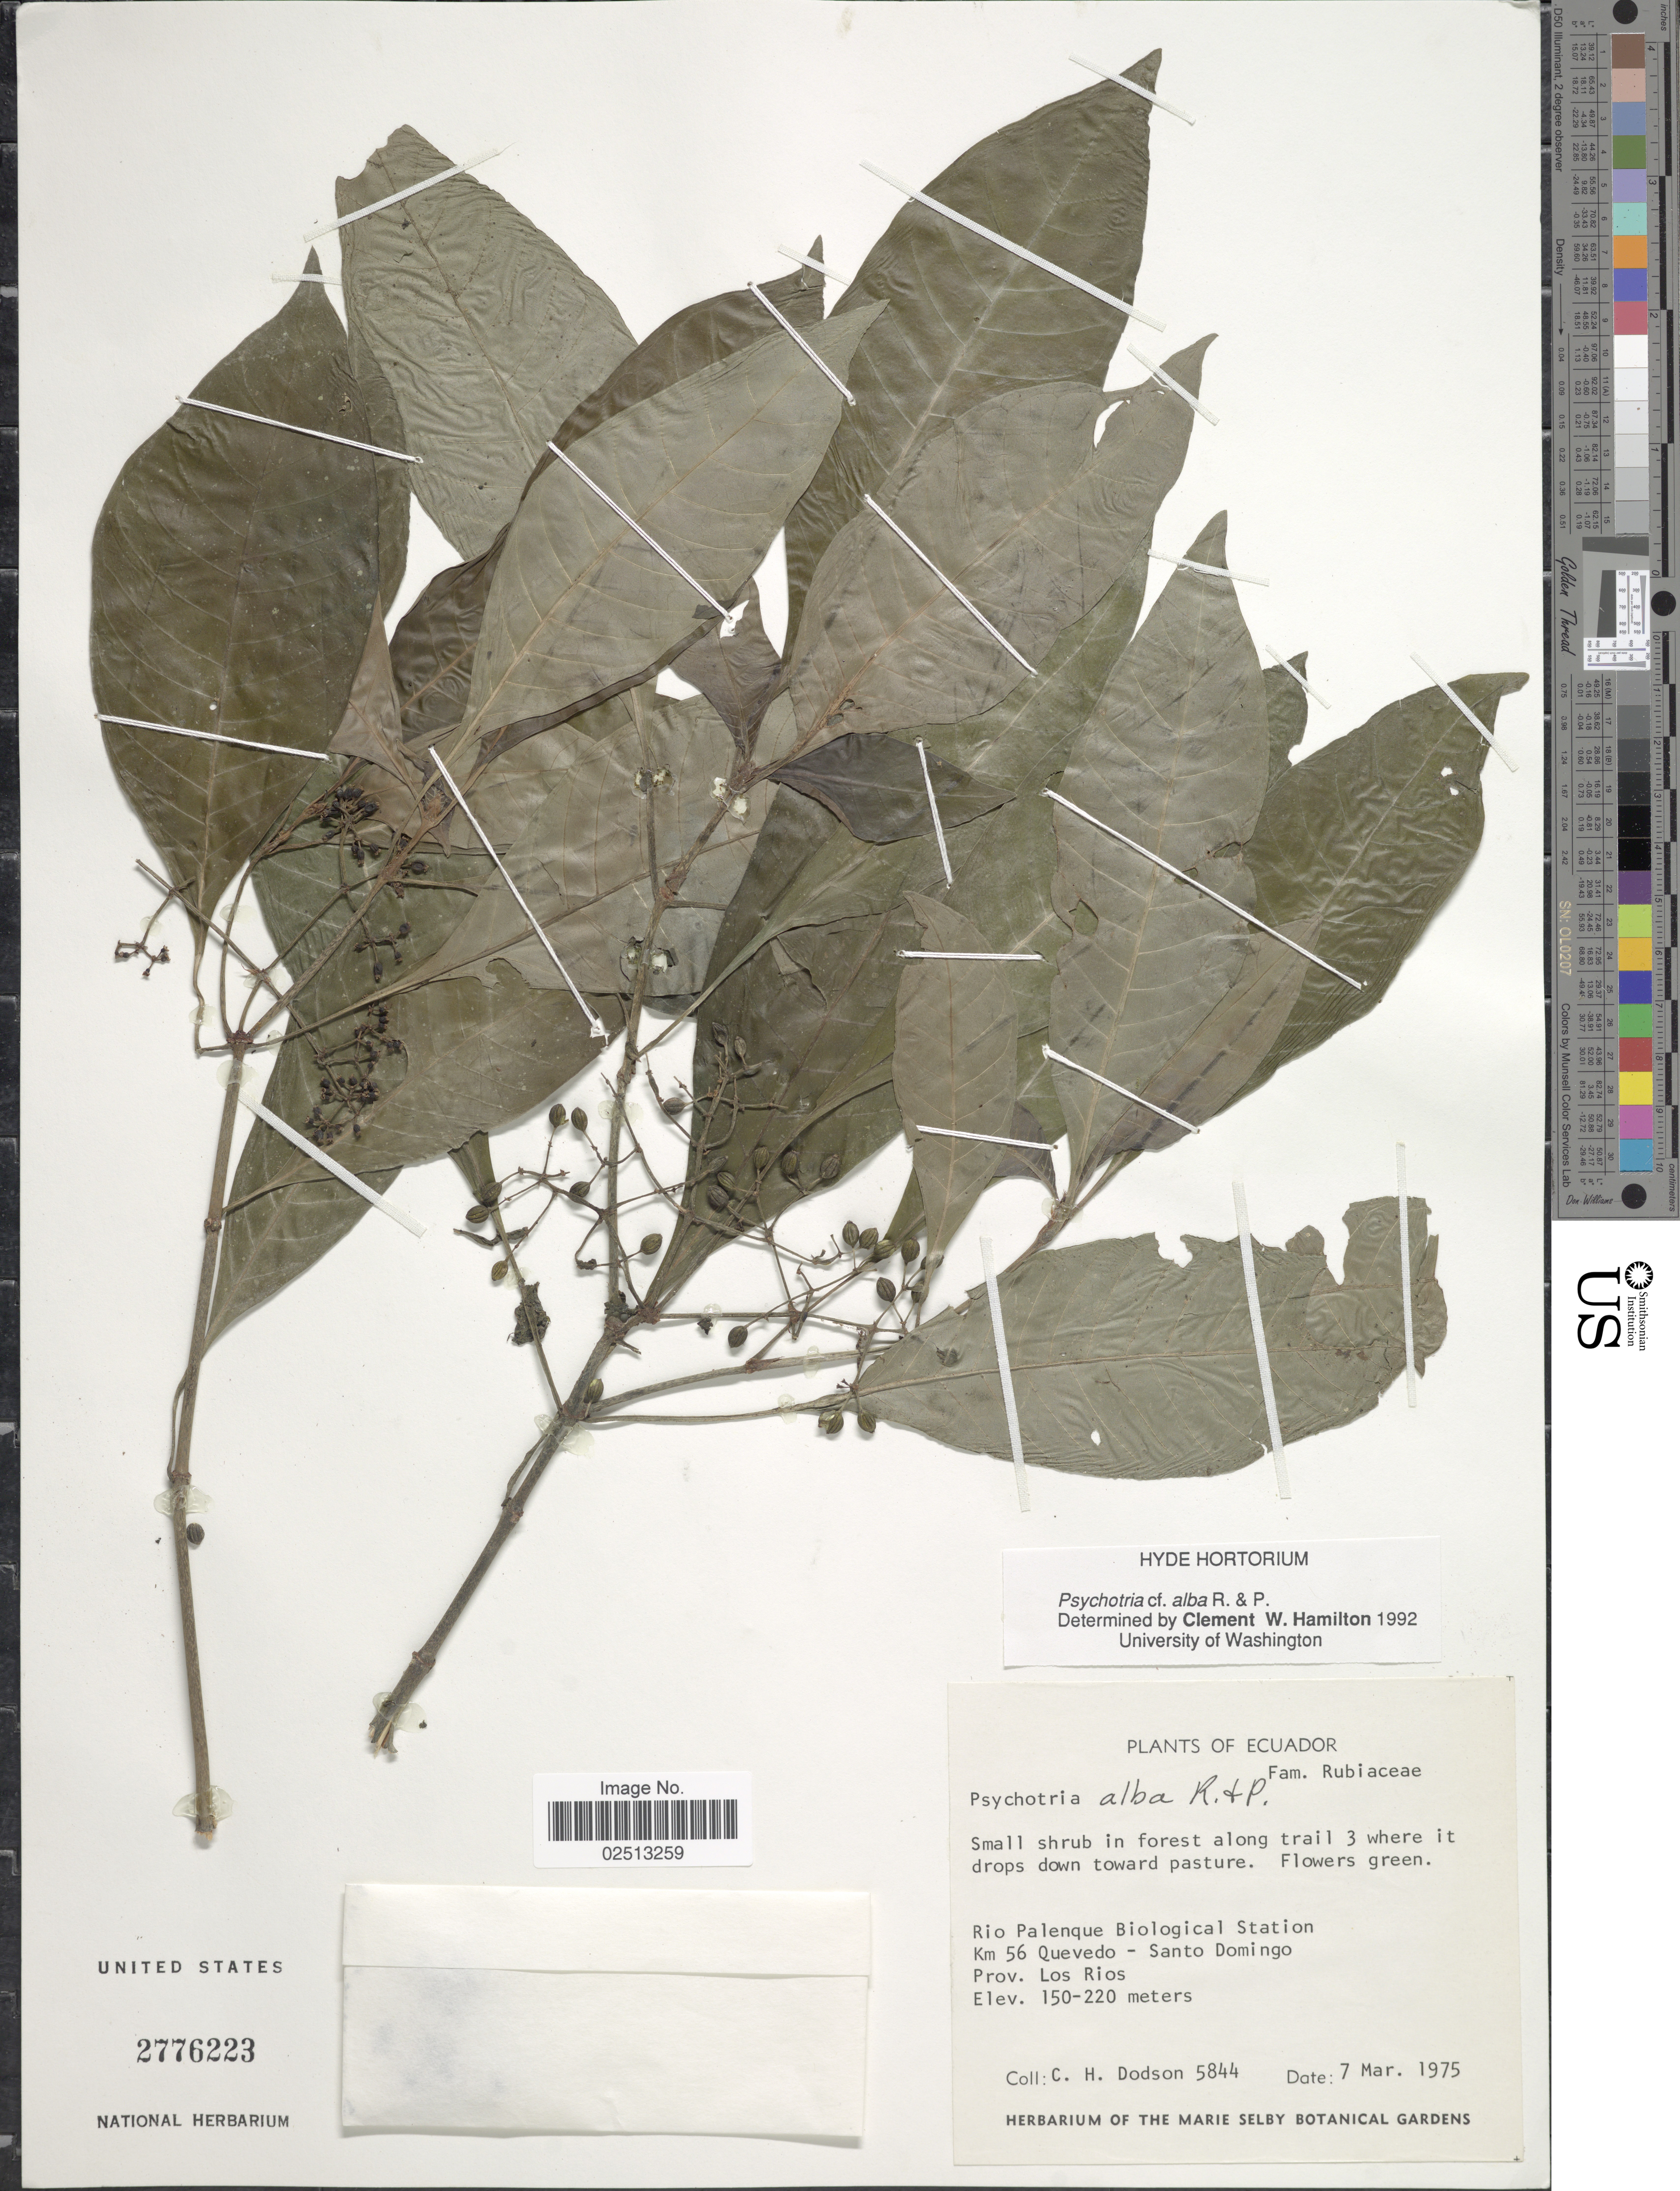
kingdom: Plantae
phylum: Tracheophyta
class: Magnoliopsida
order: Gentianales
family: Rubiaceae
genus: Psychotria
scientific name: Psychotria alba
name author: Ruiz & Pav.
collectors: C. H. Dodson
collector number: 5844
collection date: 1975-03-07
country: Ecuador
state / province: Los Ríos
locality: Ecuador, Rio Palenque Biological Station Km 56 Quevedo - Santo Domingo Prov. Los Rios.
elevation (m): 150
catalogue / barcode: US 2776223